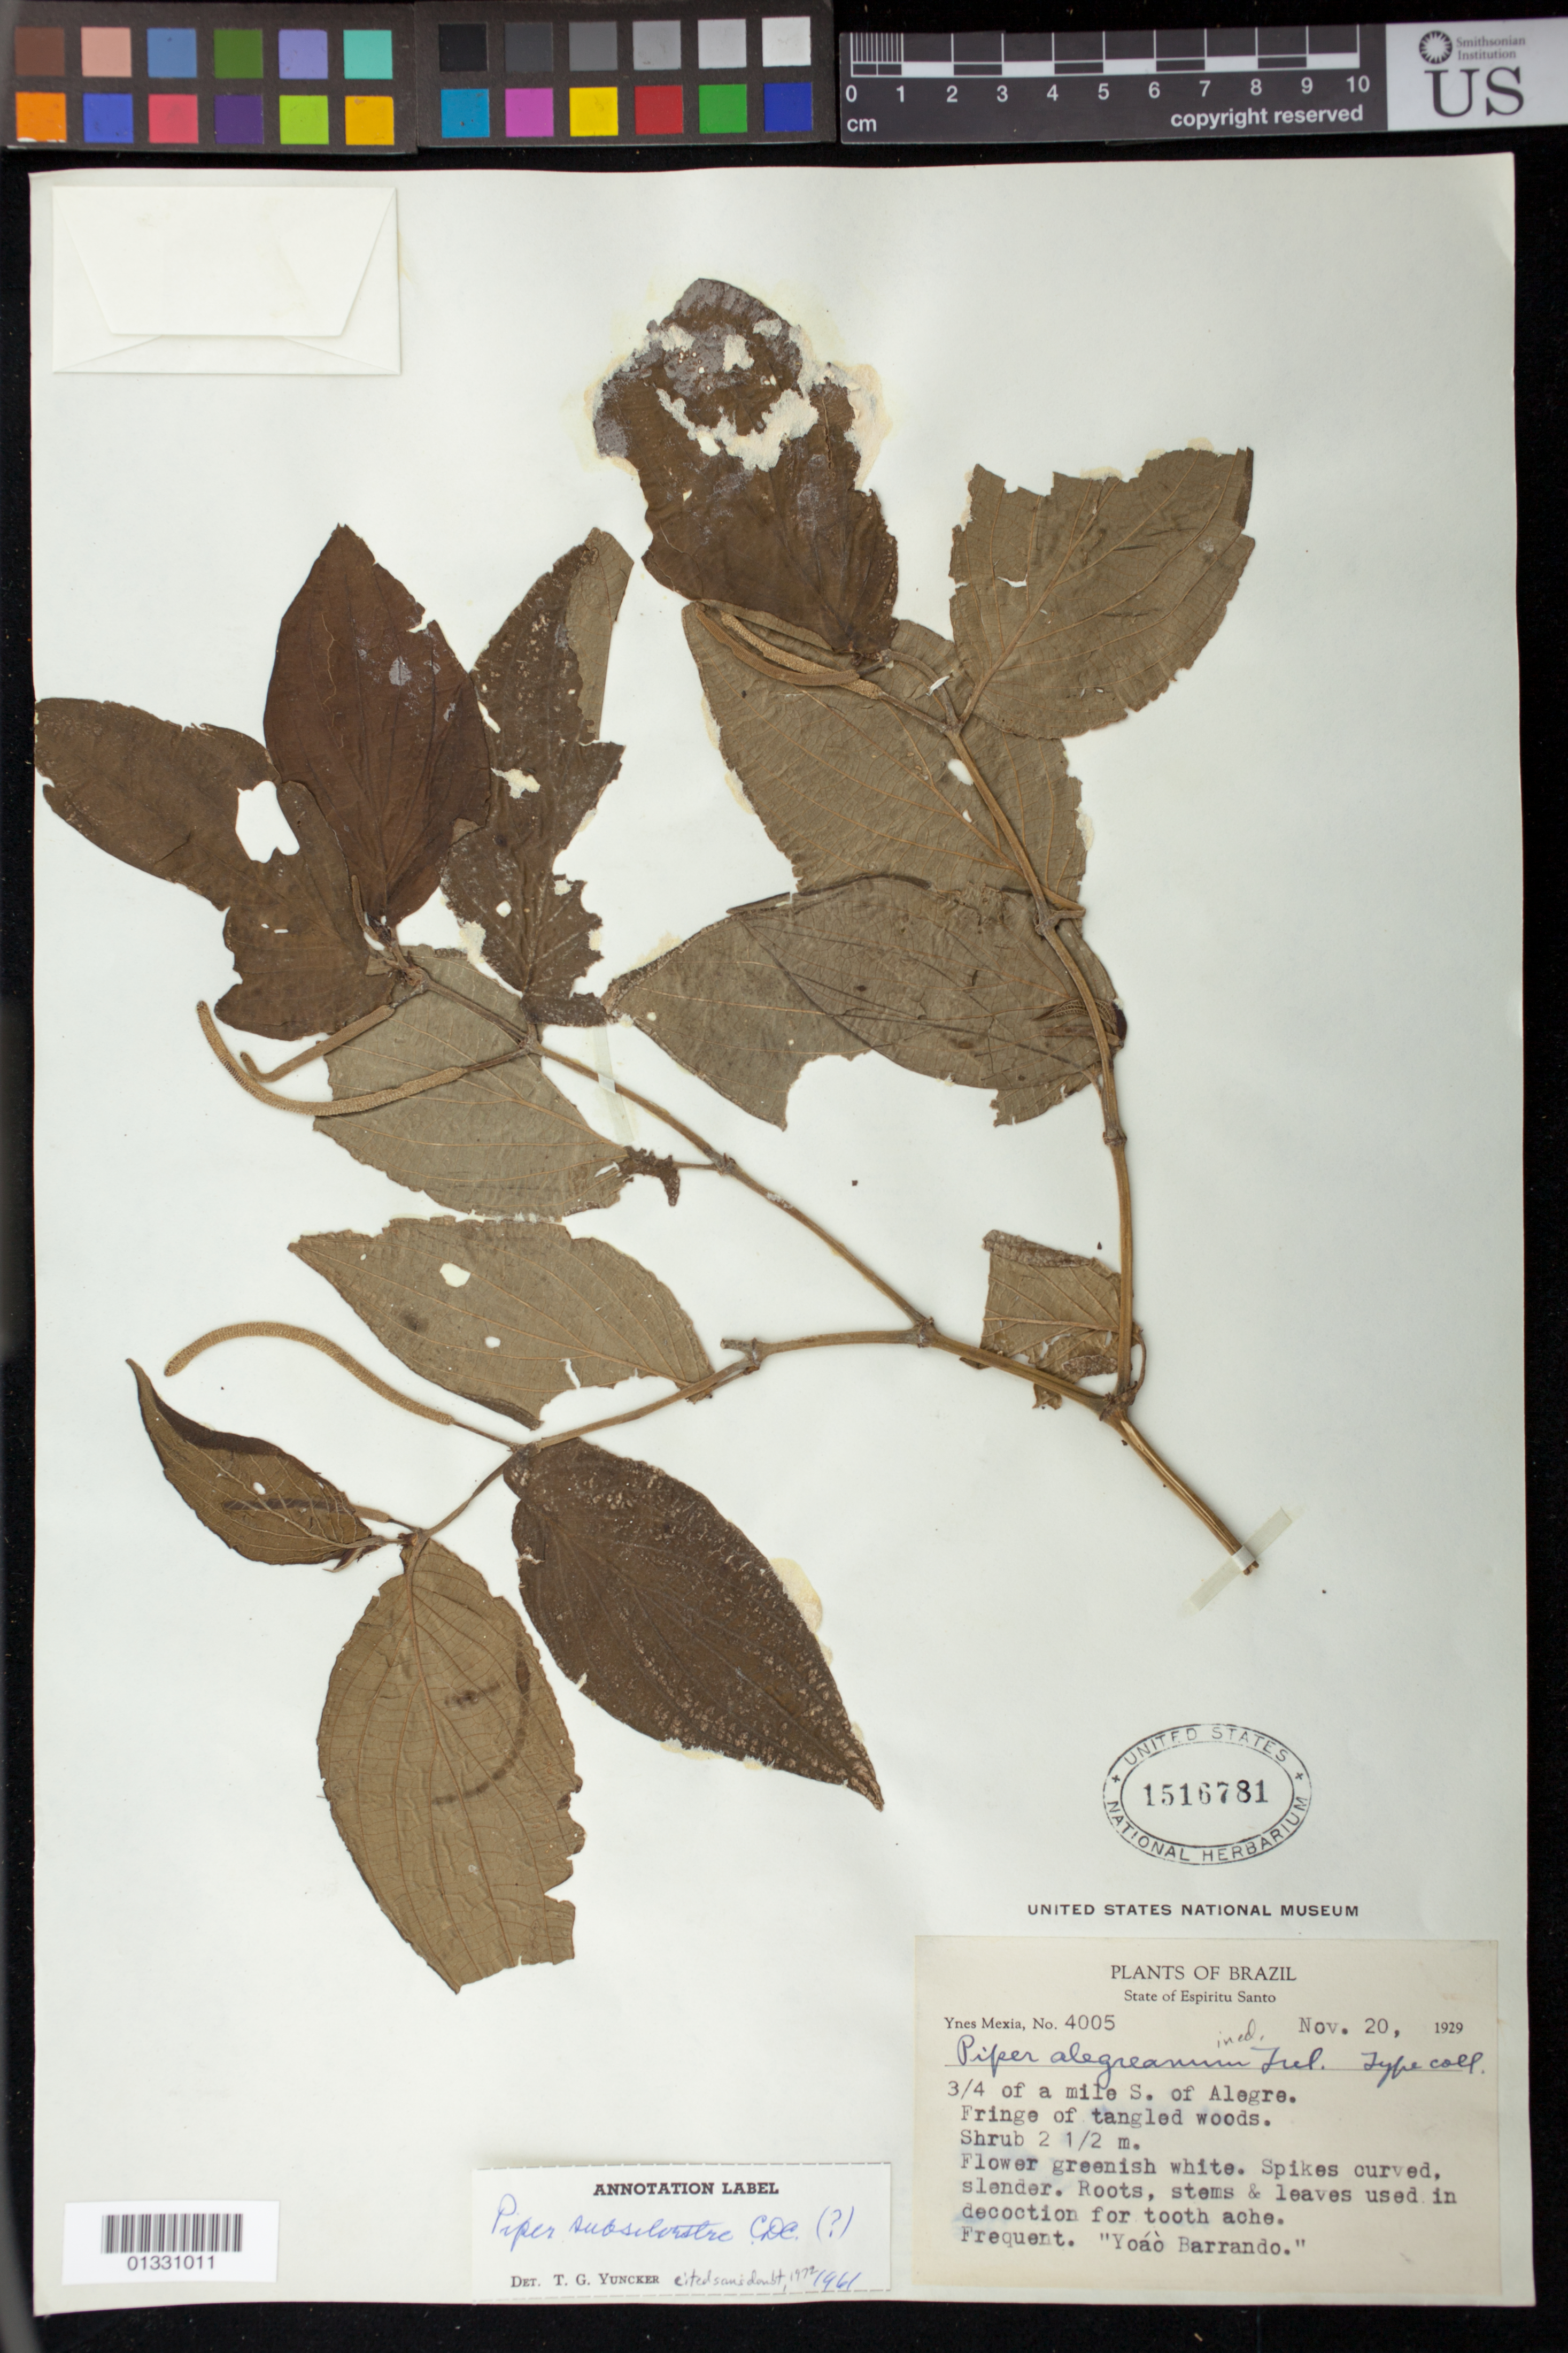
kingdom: Plantae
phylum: Tracheophyta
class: Magnoliopsida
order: Piperales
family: Piperaceae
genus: Piper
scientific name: Piper subsilvestre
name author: C. DC.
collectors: Y. Mexia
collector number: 4005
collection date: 1929-11-20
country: Brazil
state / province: Espírito Santo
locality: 3/4 of a mile S. of Alegre.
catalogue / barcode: US 1516781